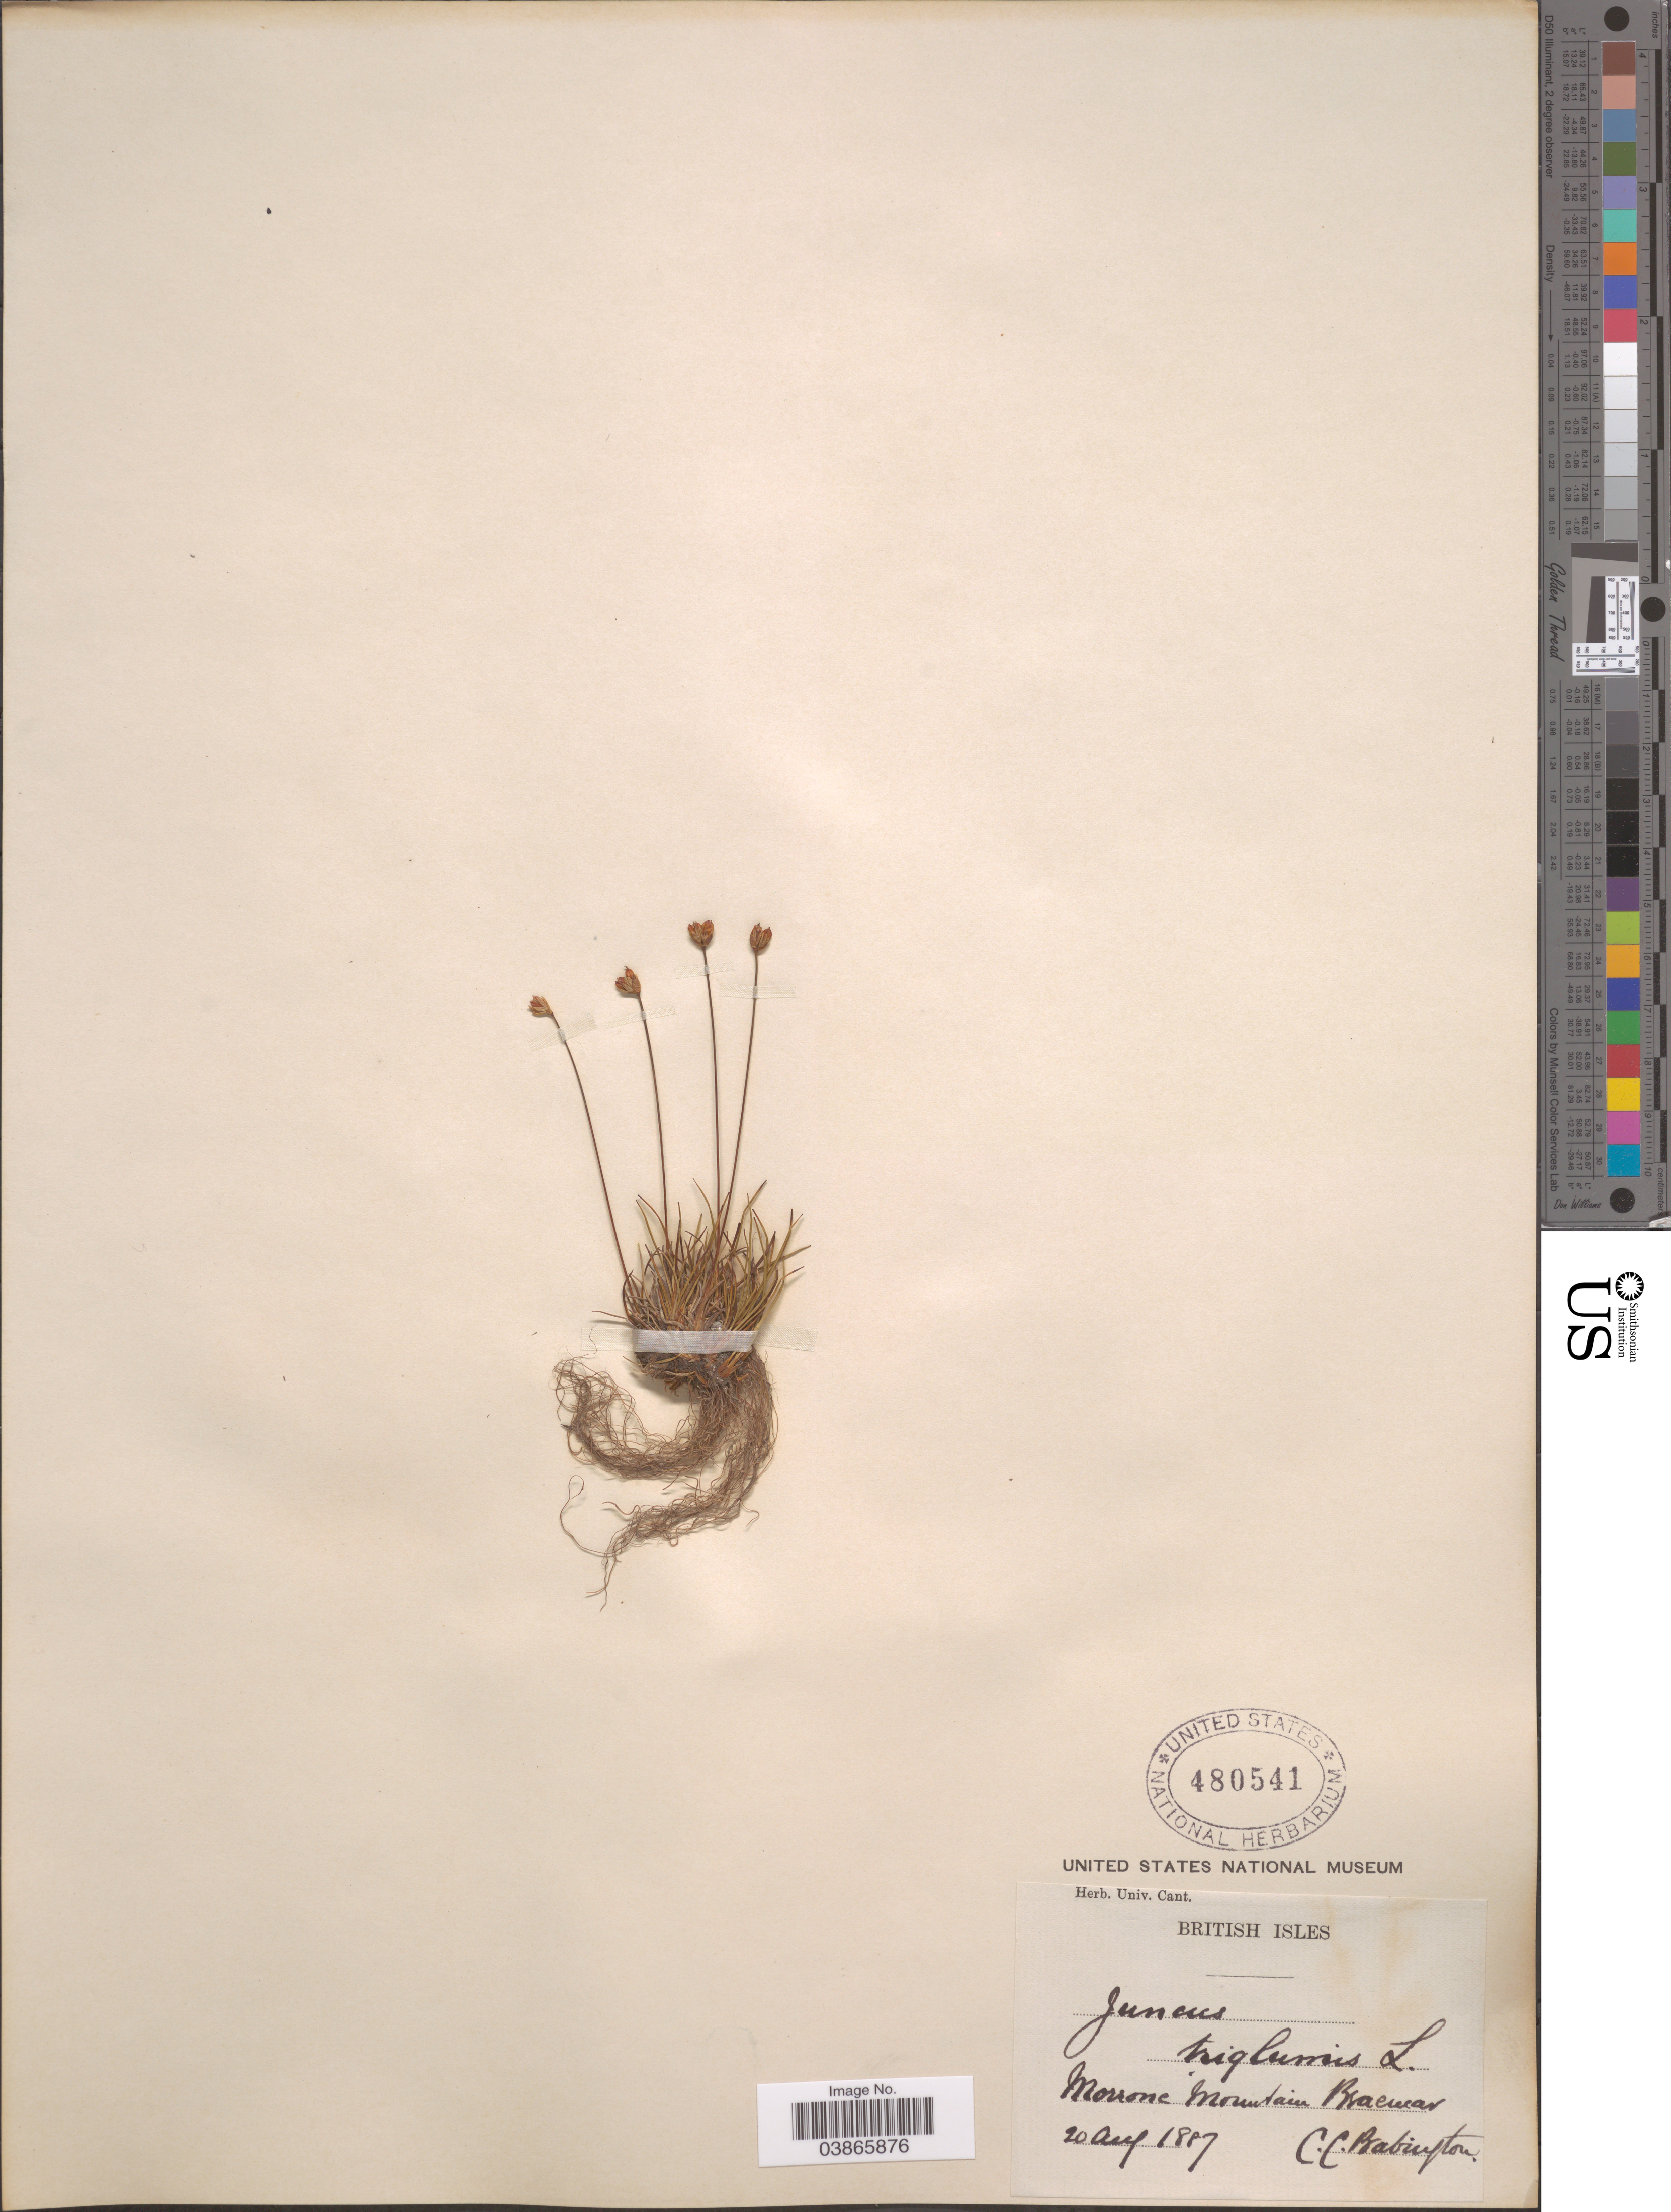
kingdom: Plantae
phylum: Tracheophyta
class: Liliopsida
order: Poales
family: Juncaceae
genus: Juncus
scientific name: Juncus triglumis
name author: L.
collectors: C. Babington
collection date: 1887-08-20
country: United Kingdom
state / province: Scotland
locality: British Isles. Morrone Mountain Braemar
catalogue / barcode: US 480541